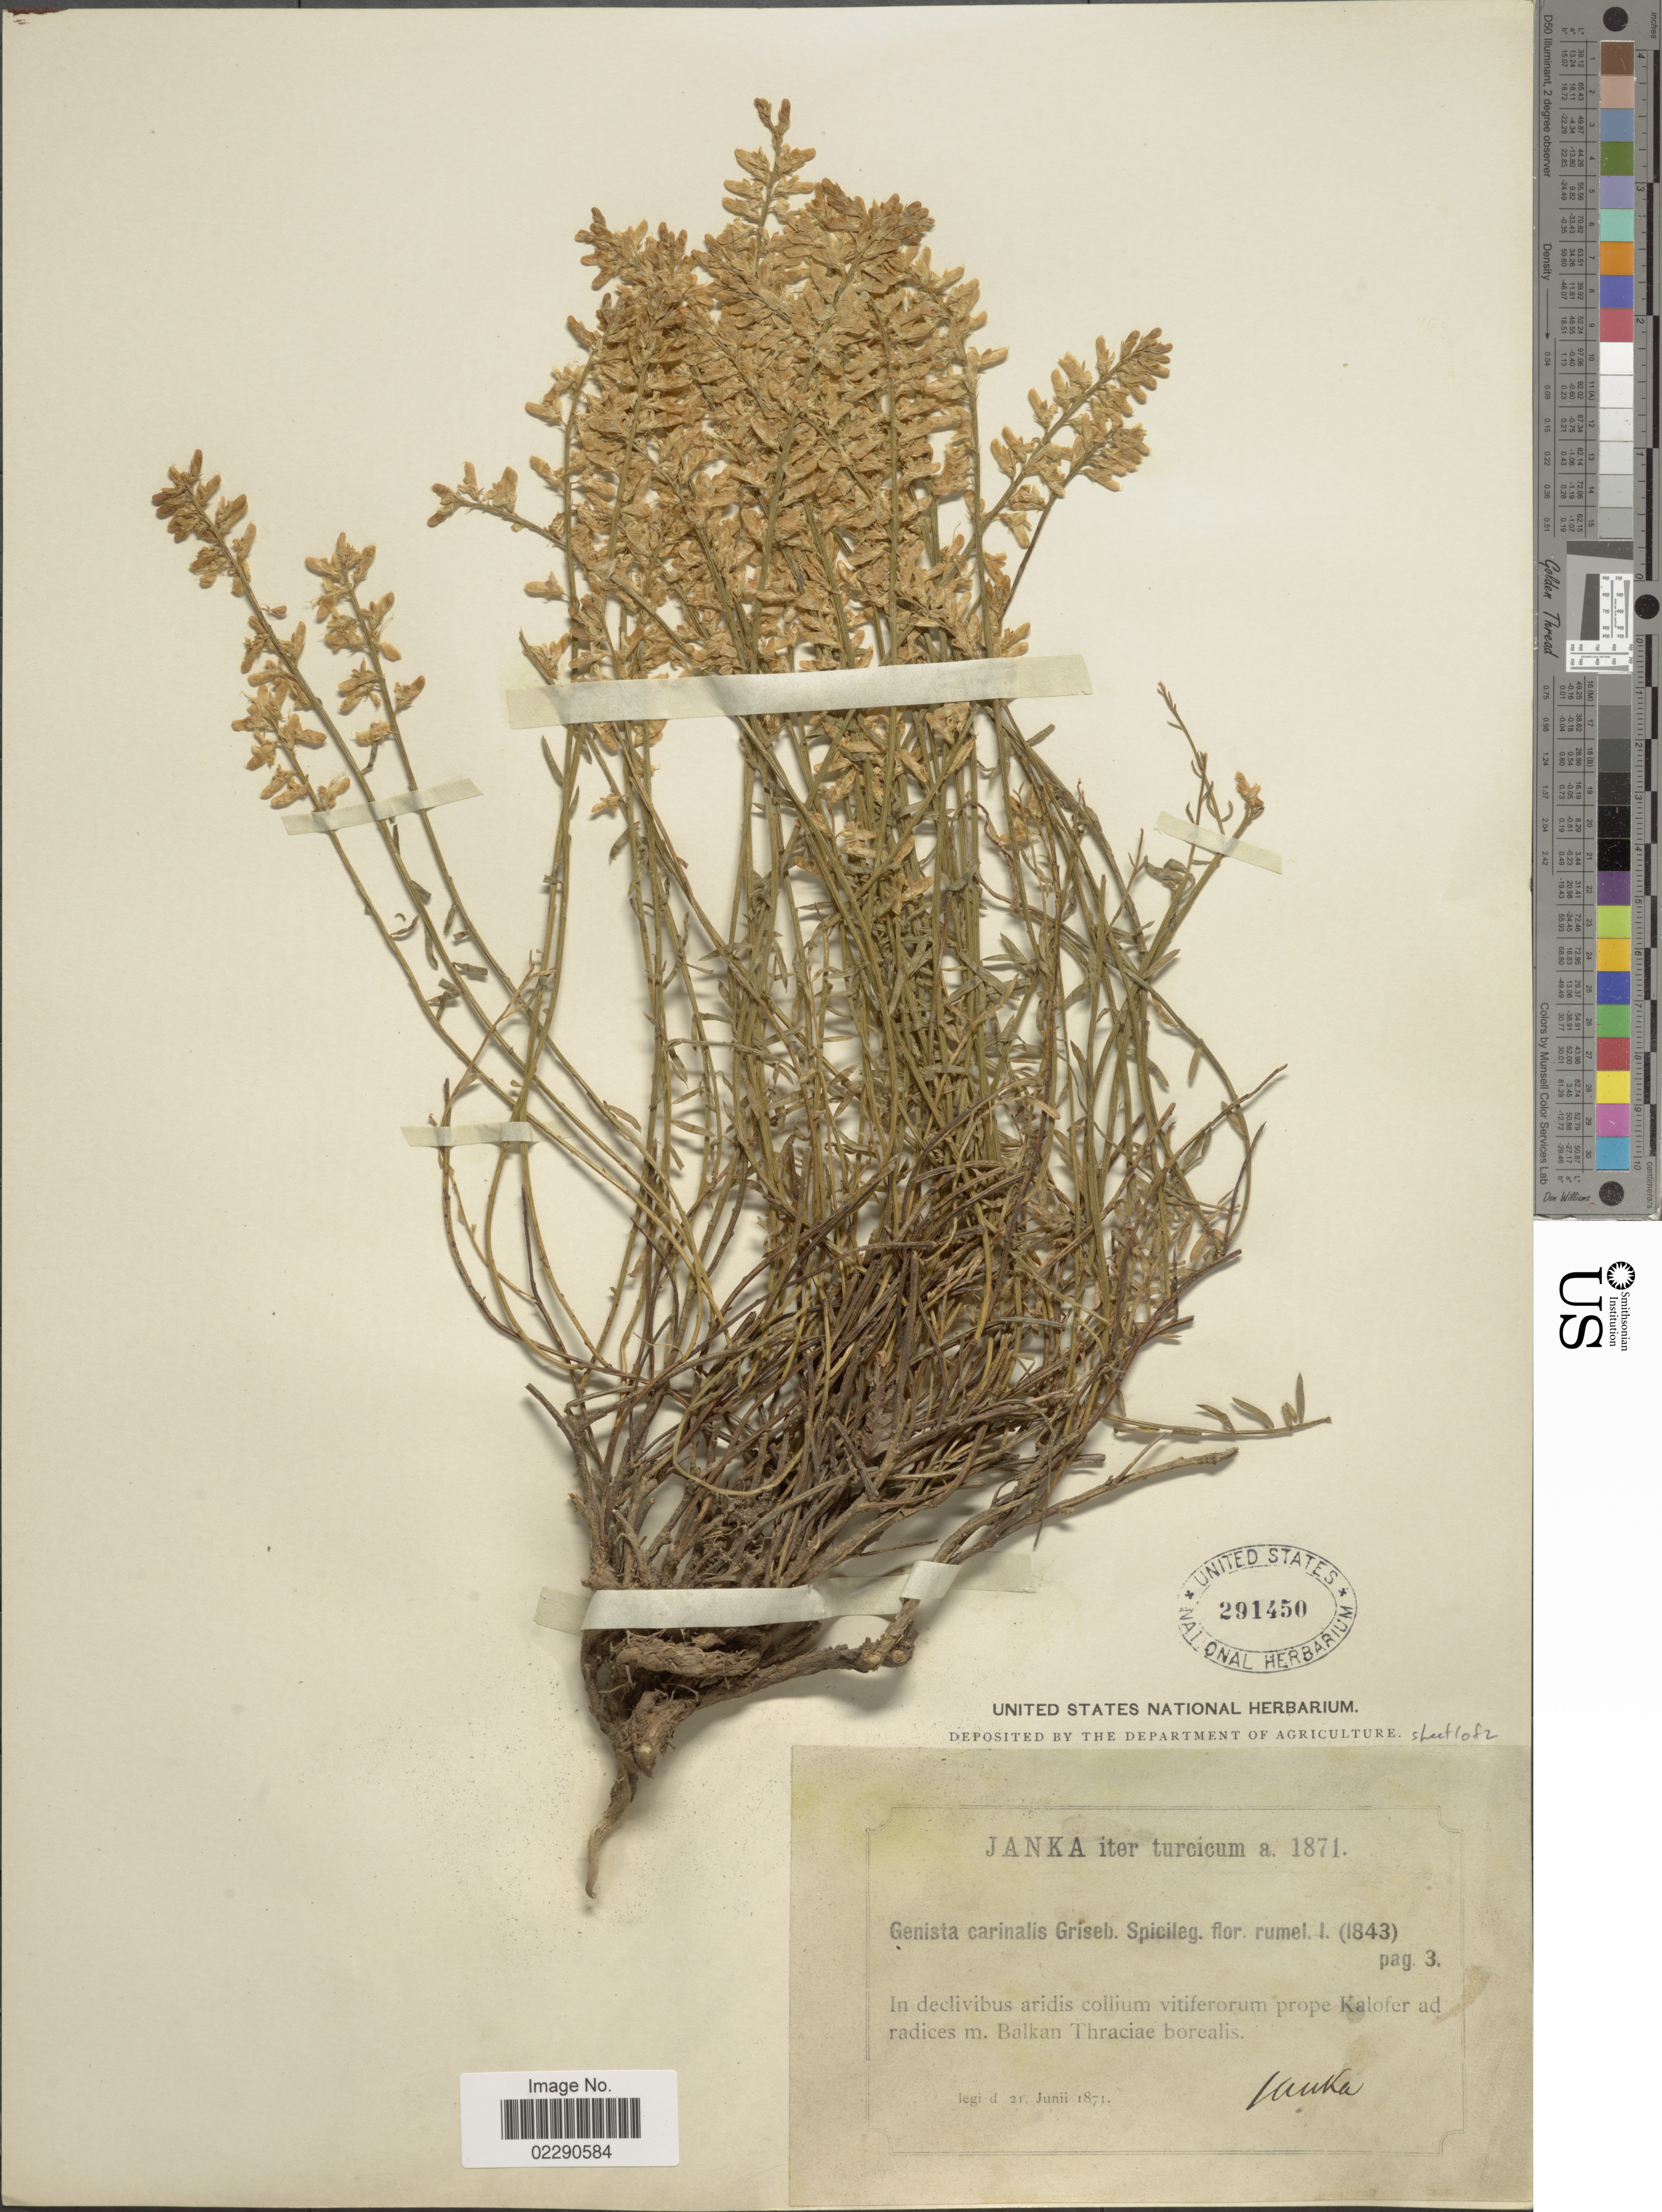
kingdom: Plantae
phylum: Tracheophyta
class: Magnoliopsida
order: Fabales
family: Fabaceae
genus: Genista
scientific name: Genista carinalis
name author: Griseb.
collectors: V. Janka von Bulcs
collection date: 1871-06-21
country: Bulgaria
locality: Turcicum, prope Kalofer ad radices m. Balkan Thraciae borealis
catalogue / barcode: US 291450